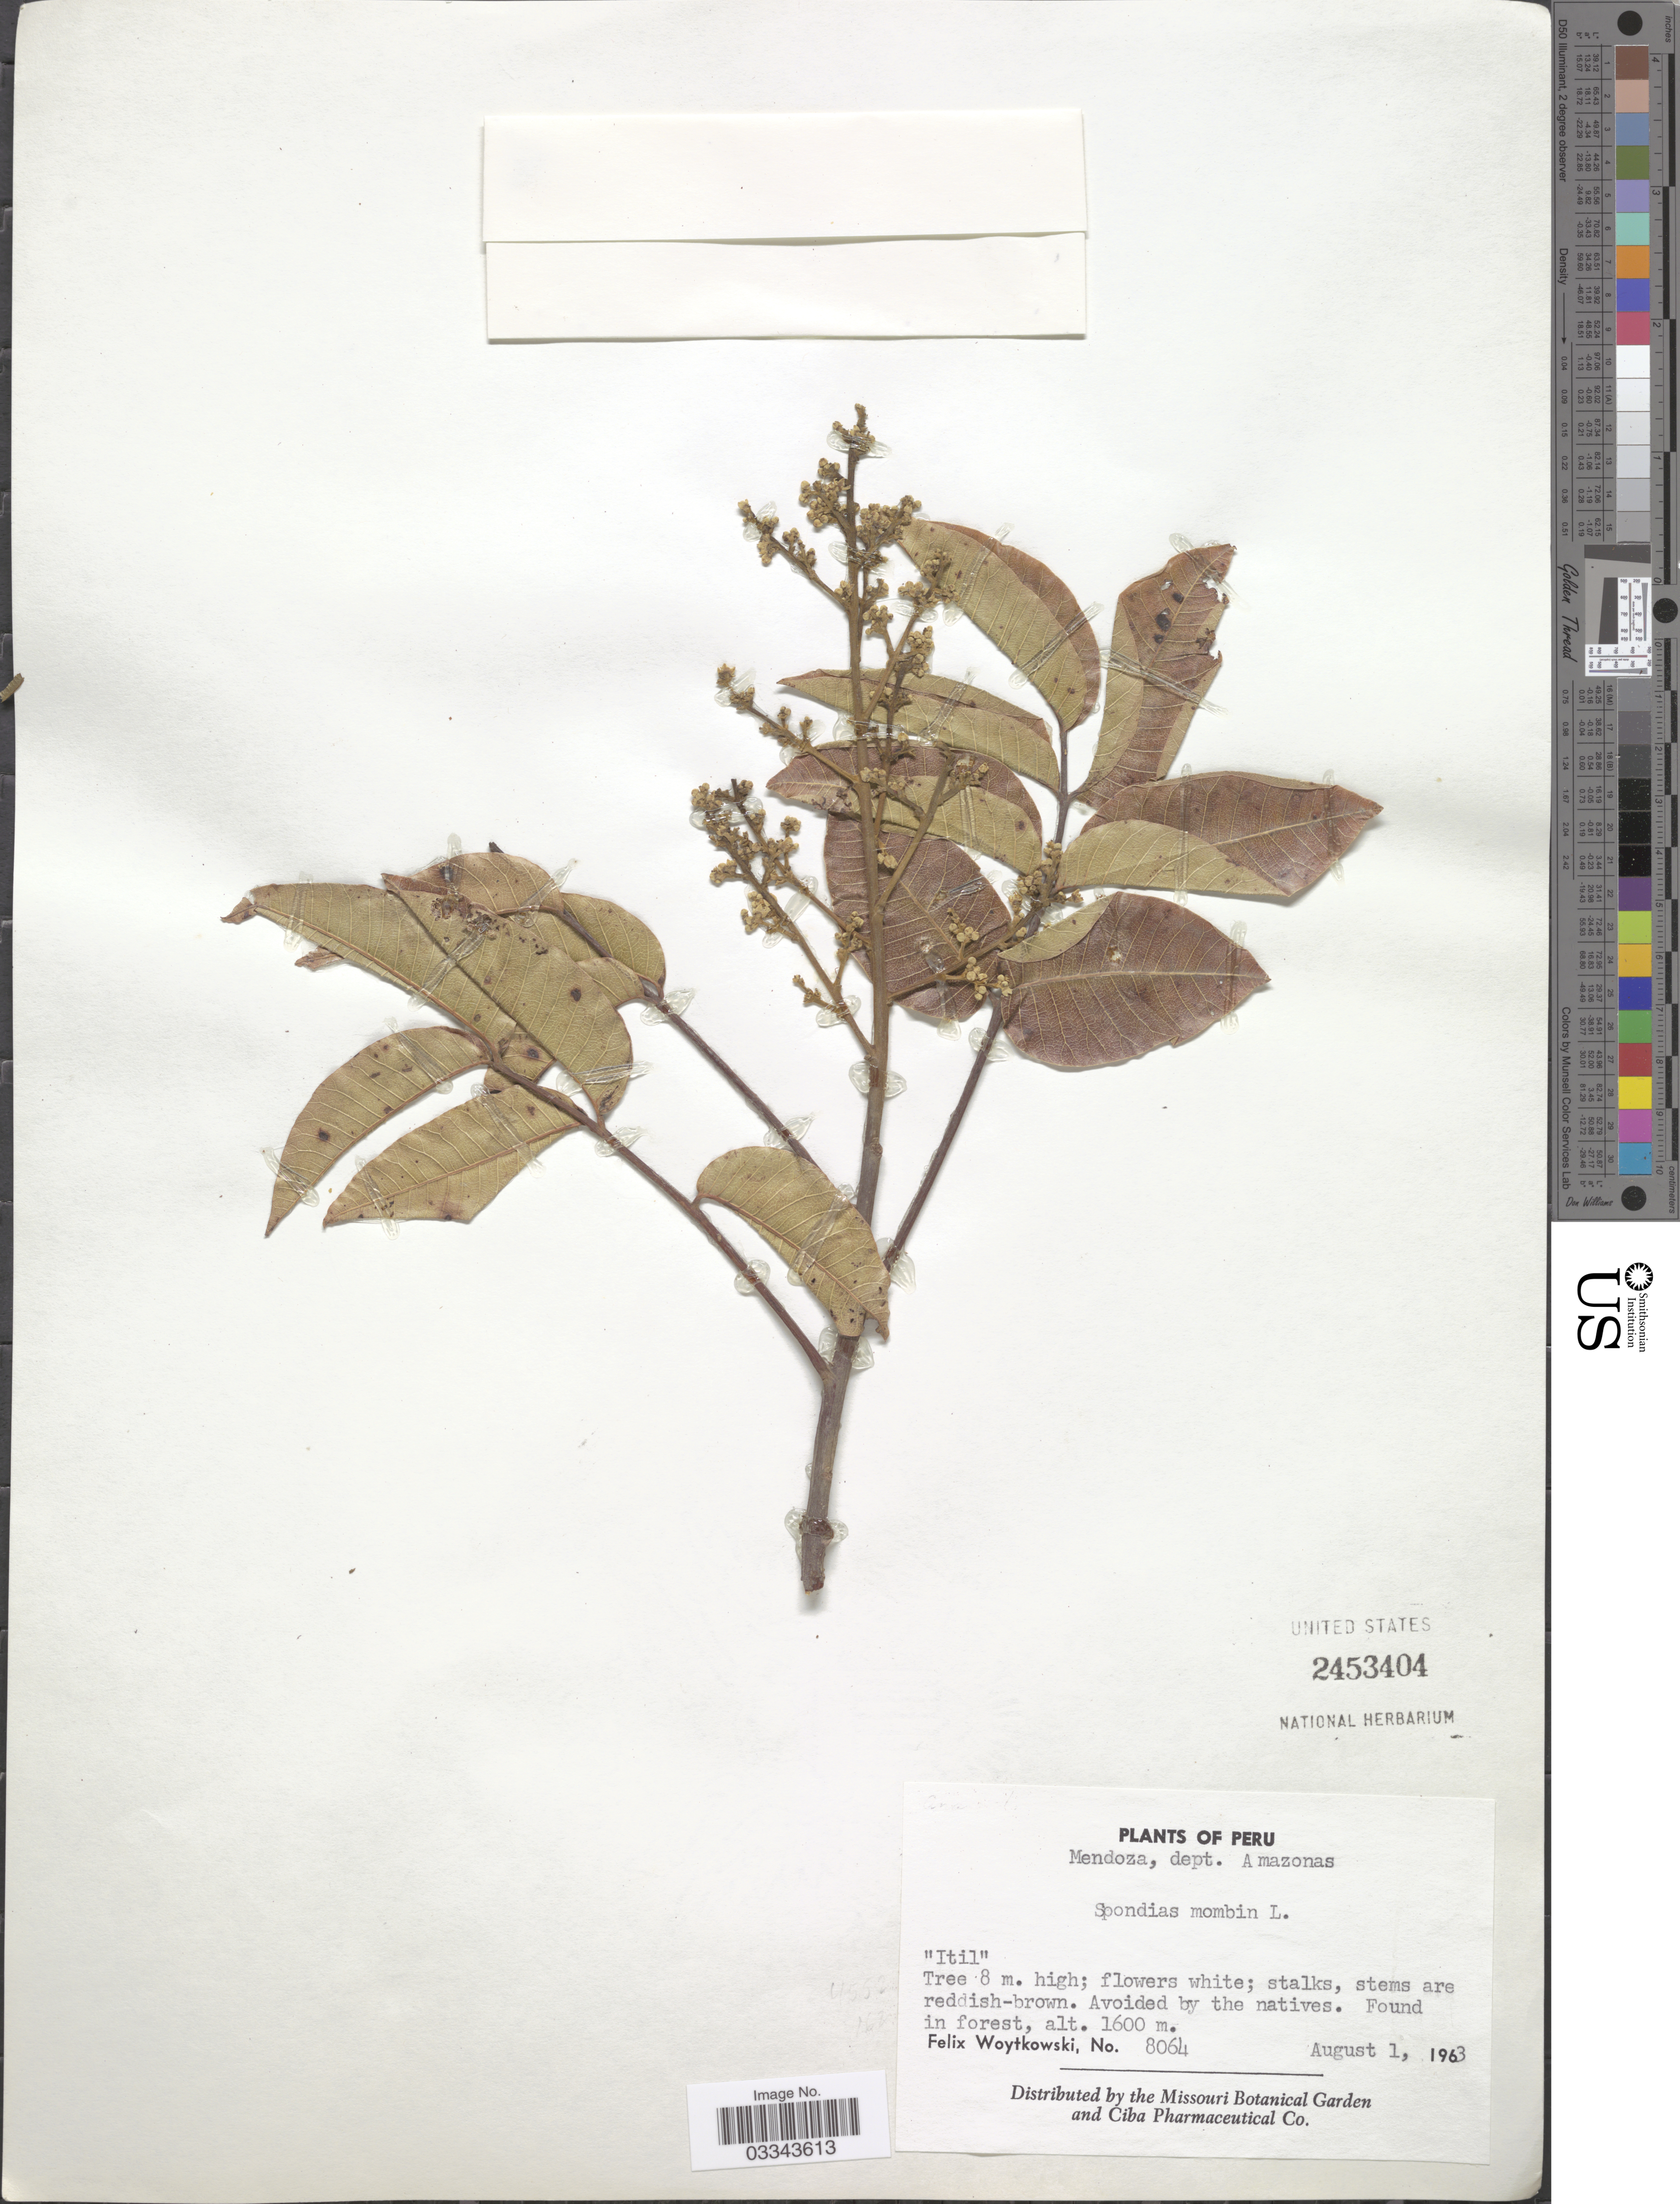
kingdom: Plantae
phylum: Tracheophyta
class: Magnoliopsida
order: Sapindales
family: Anacardiaceae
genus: Spondias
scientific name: Spondias mombin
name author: L.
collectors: F. Woytkowski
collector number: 8064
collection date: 1963-08-01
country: Peru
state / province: Amazonas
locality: Mendoza, dept. Amazonas.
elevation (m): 1600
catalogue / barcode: US 2453404